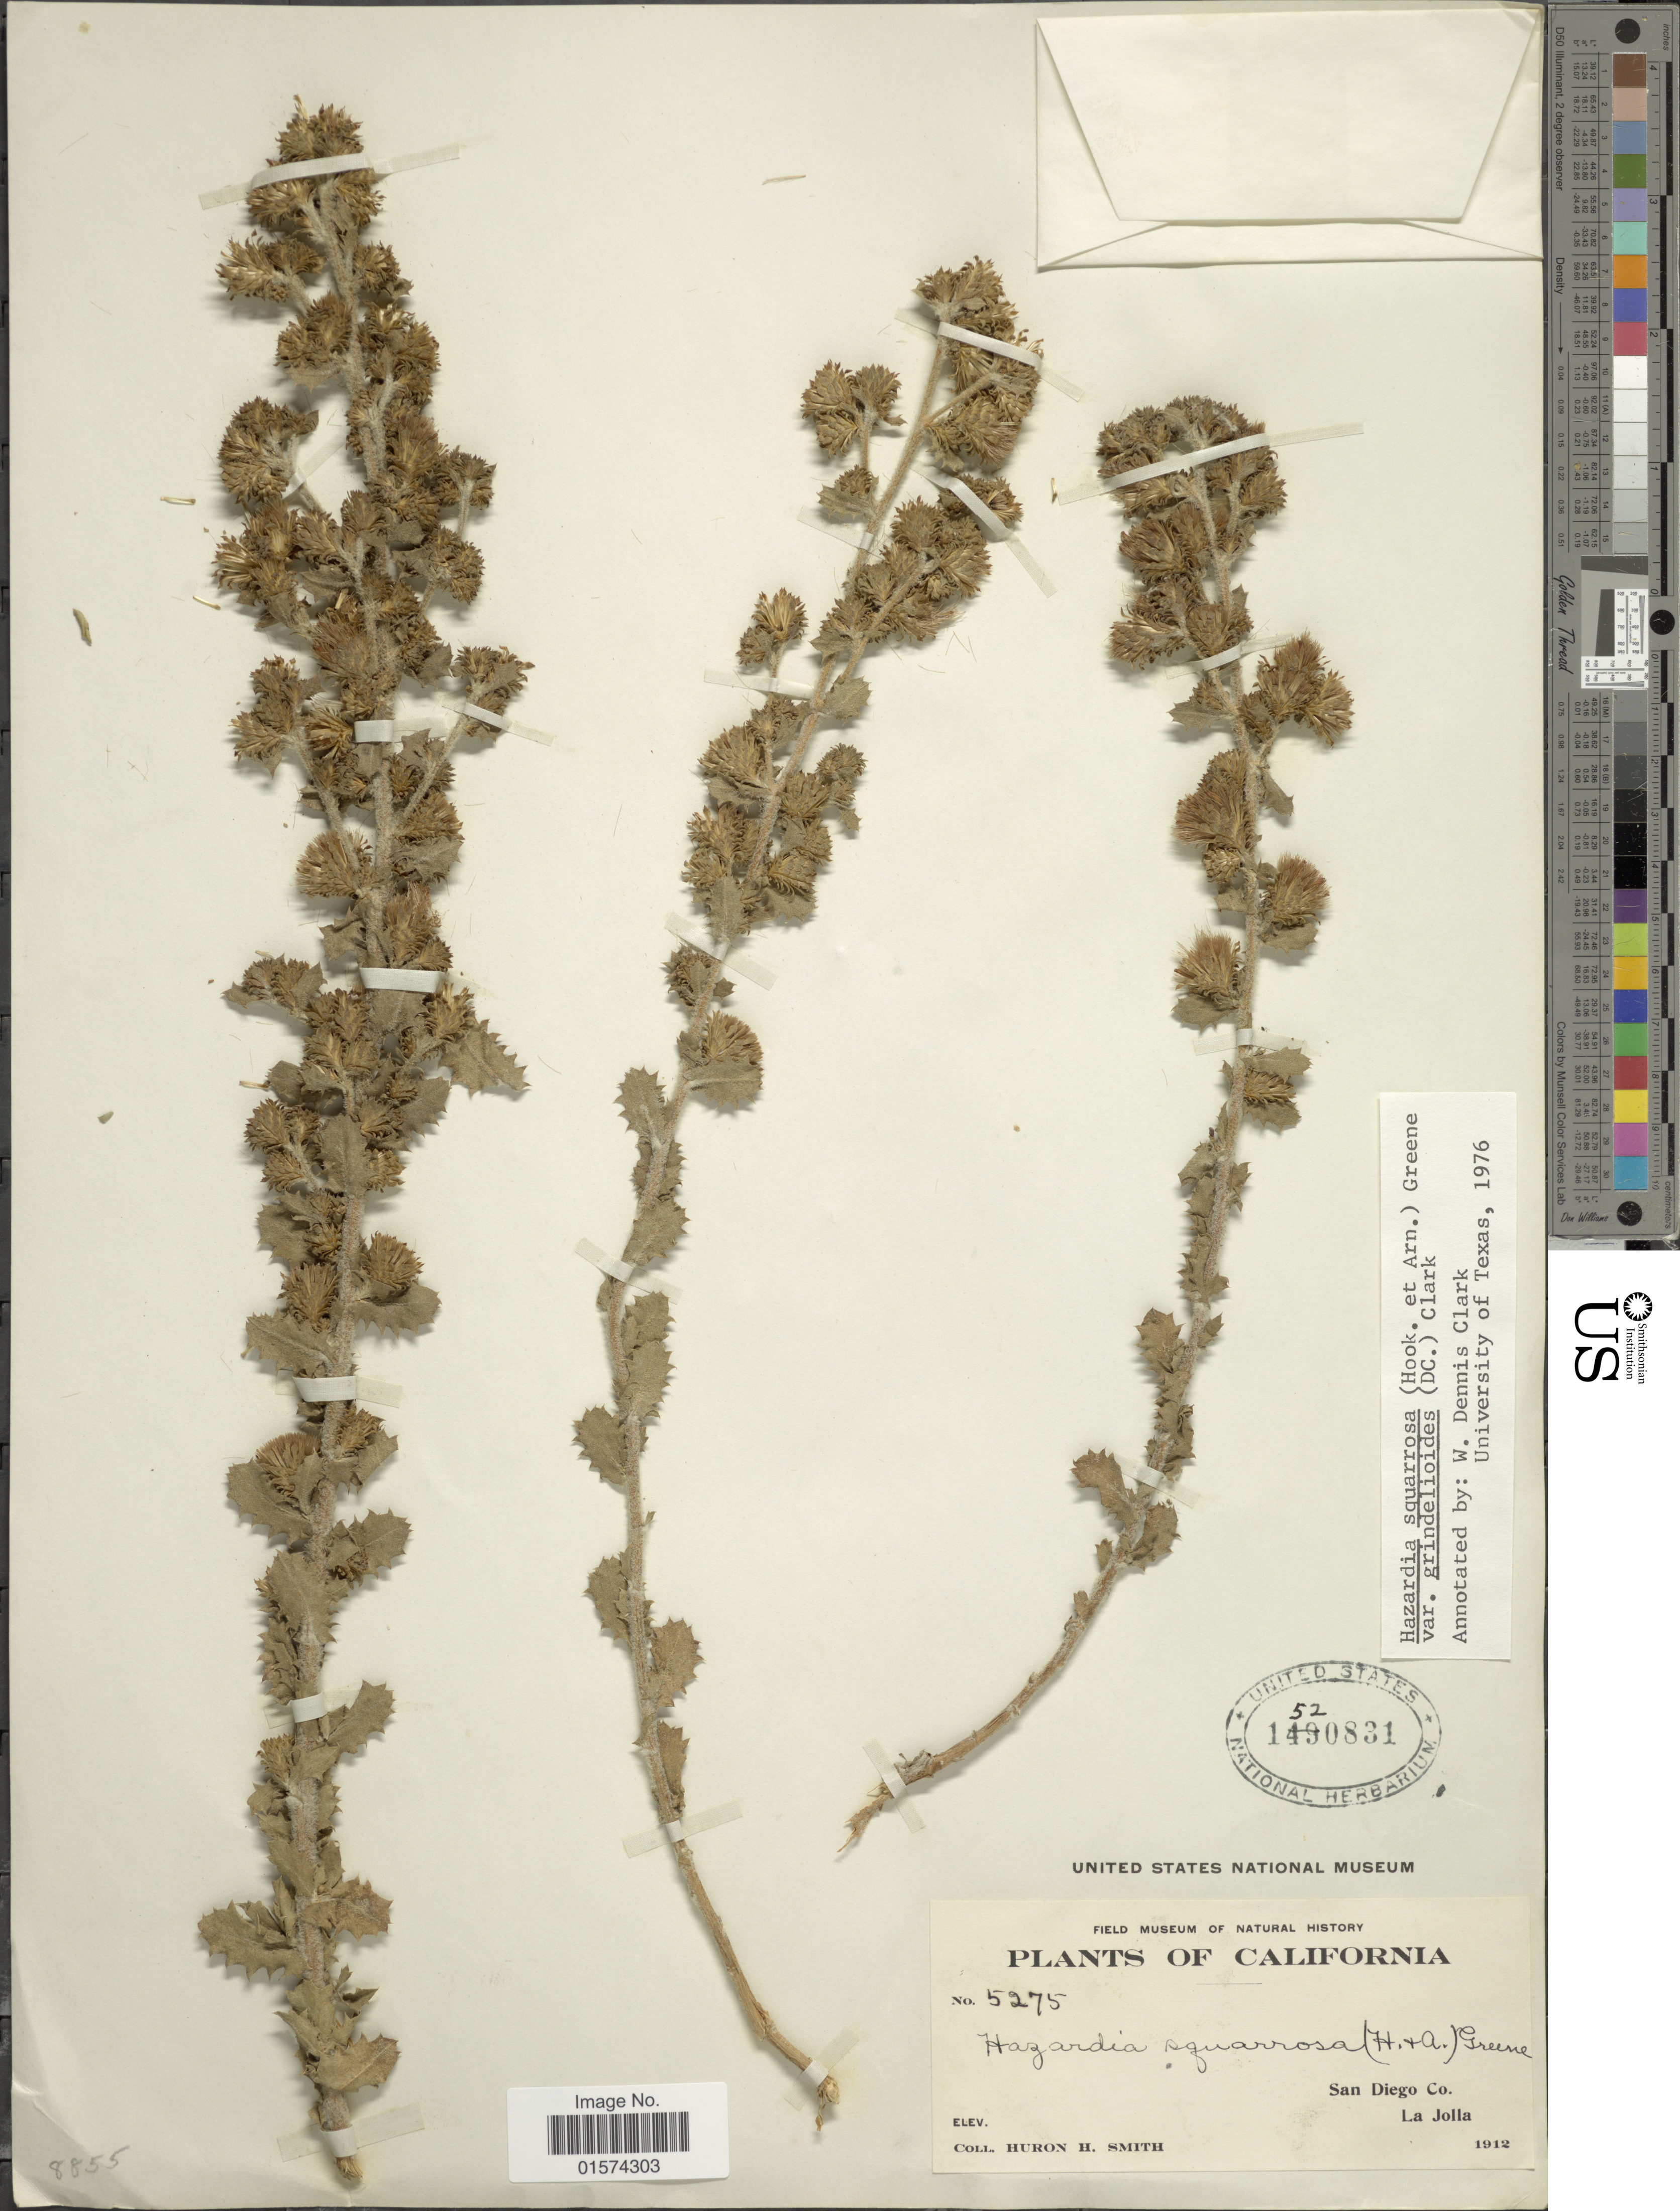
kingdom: Plantae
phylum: Tracheophyta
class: Magnoliopsida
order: Asterales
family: Asteraceae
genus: Hazardia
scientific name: Hazardia squarrosa var. grindelioides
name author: (DC.) W.D. Clark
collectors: Huron H. Smith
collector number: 5275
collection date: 1912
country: United States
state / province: California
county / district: San Diego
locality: San Diego Co, La Jolla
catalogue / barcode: US 1520831